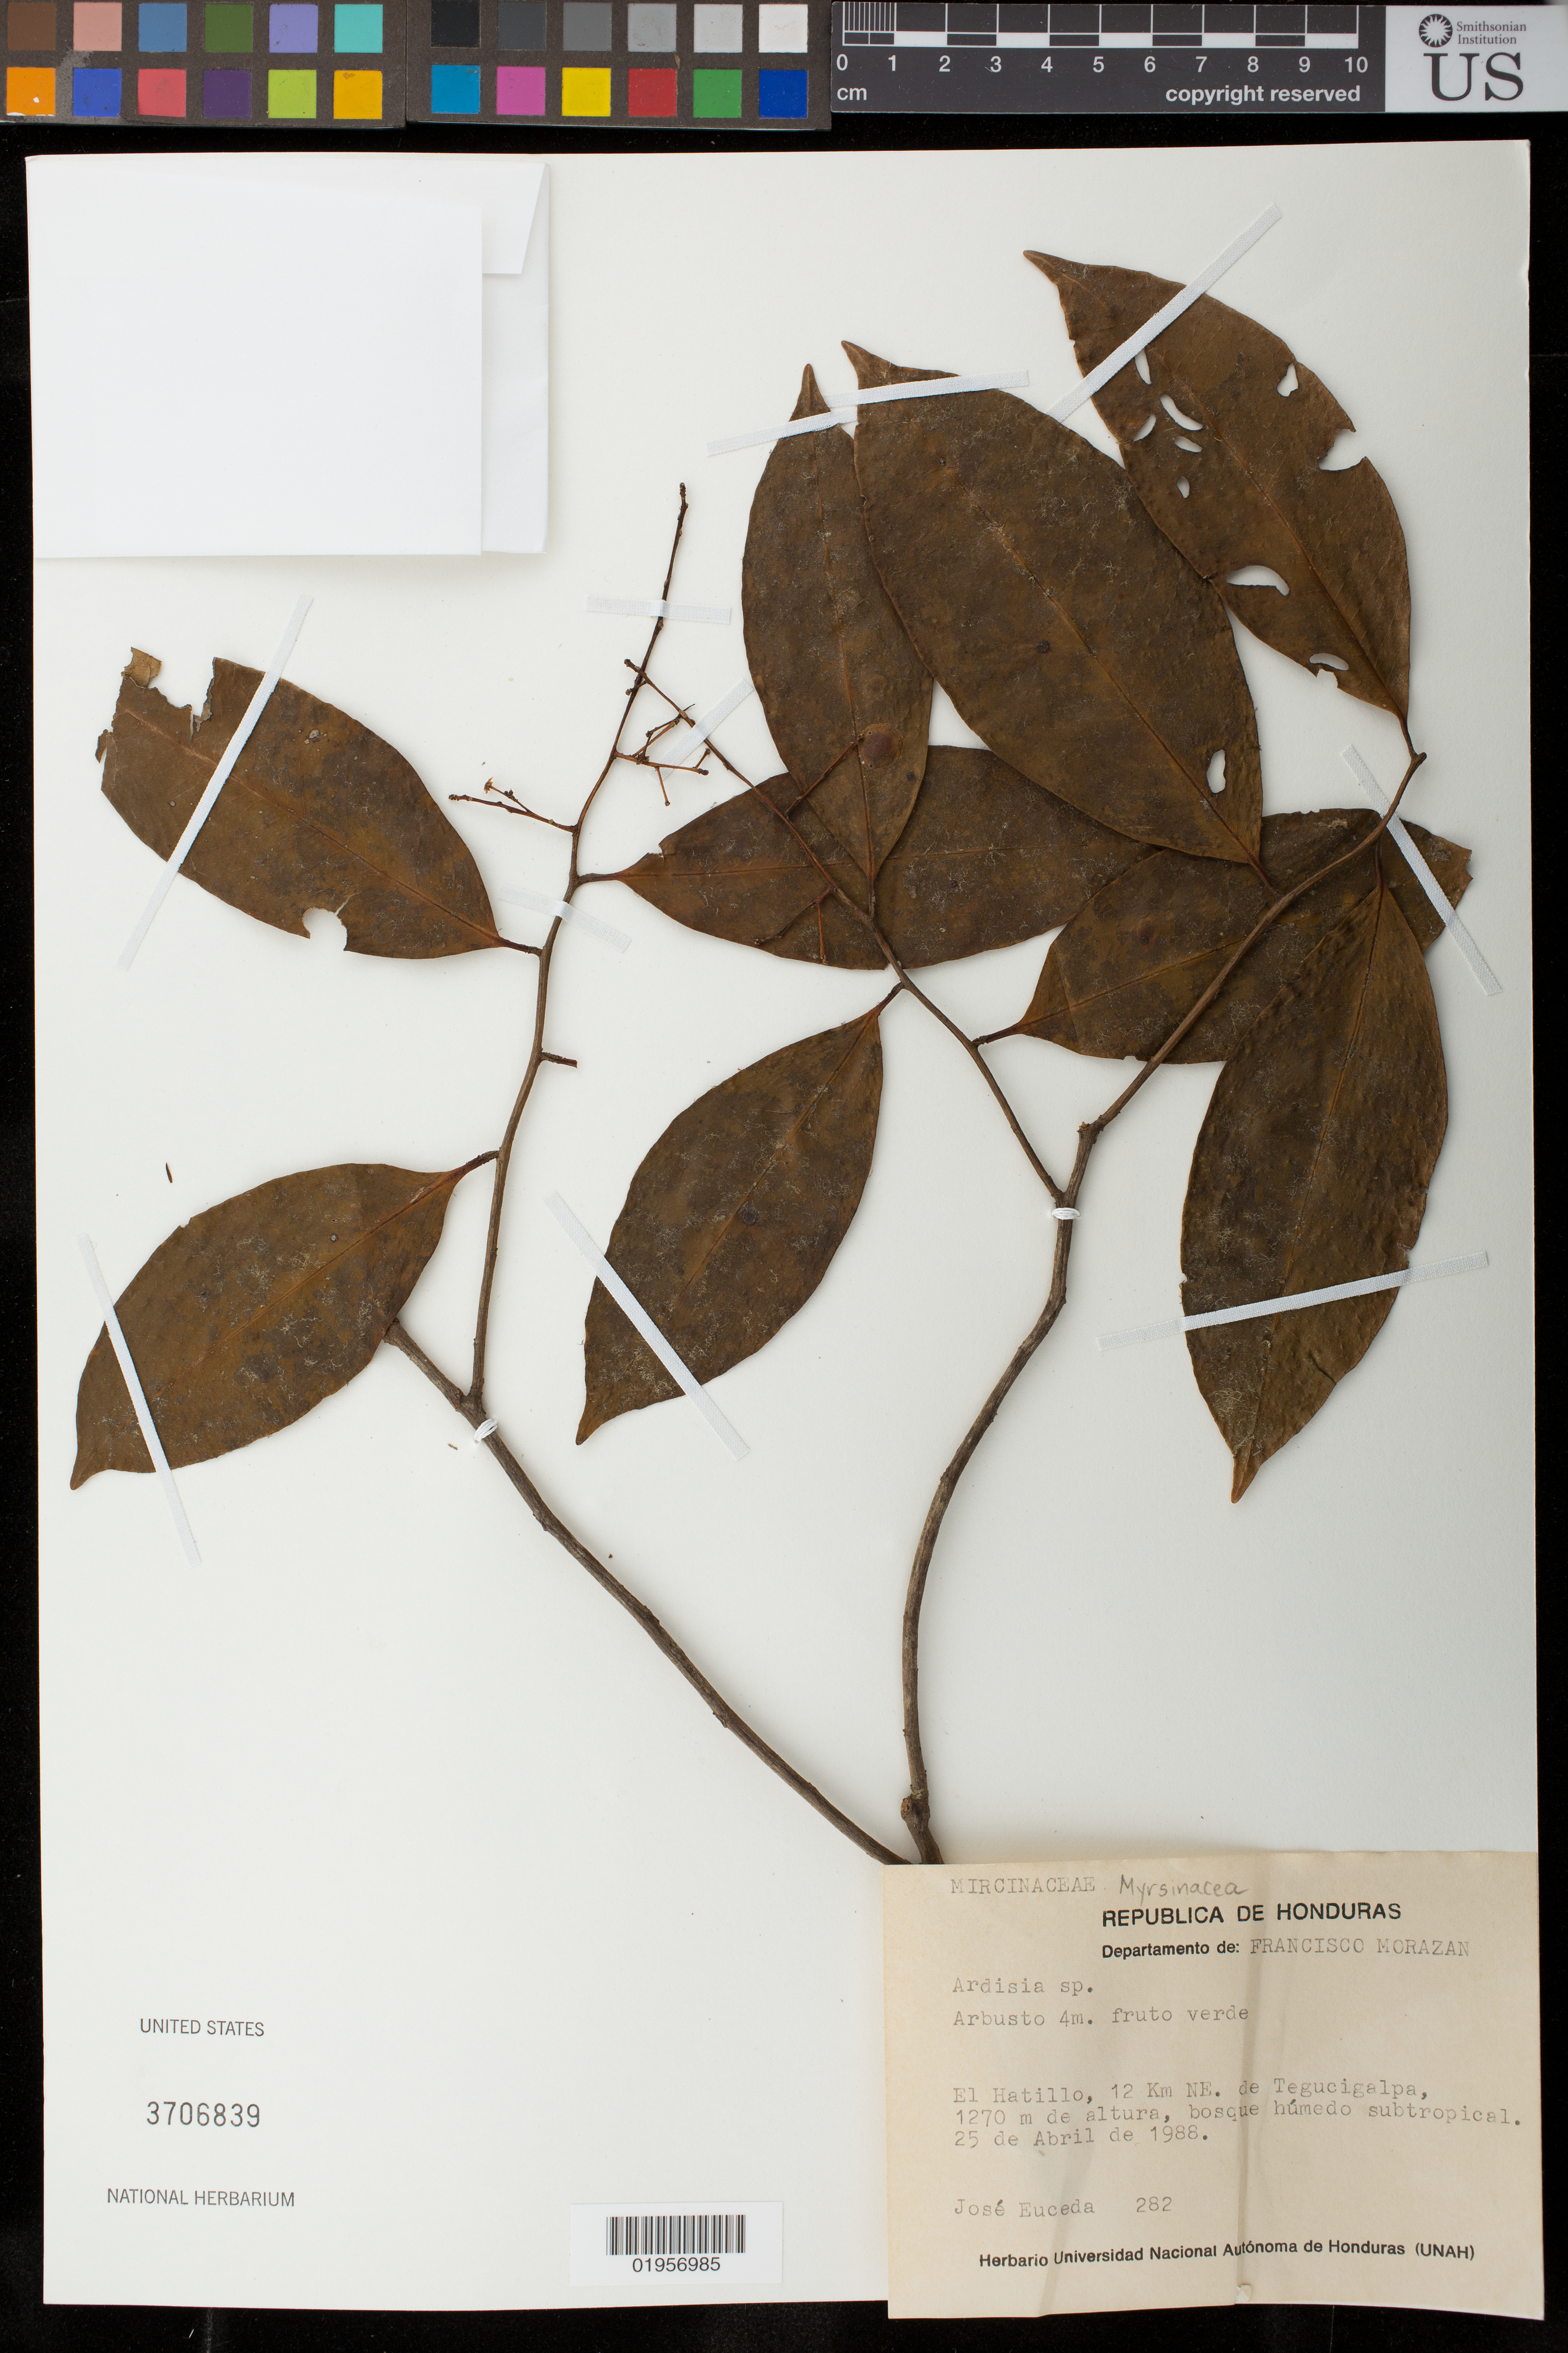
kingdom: Plantae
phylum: Tracheophyta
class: Magnoliopsida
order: Ericales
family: Primulaceae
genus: Ardisia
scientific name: Ardisia sp.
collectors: J. Euceda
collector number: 282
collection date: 1988-04-25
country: Honduras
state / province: Fco. Morazán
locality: El Hatillo, 12 Km NE. de Tegucigalpa.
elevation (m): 1270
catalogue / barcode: US 3706839